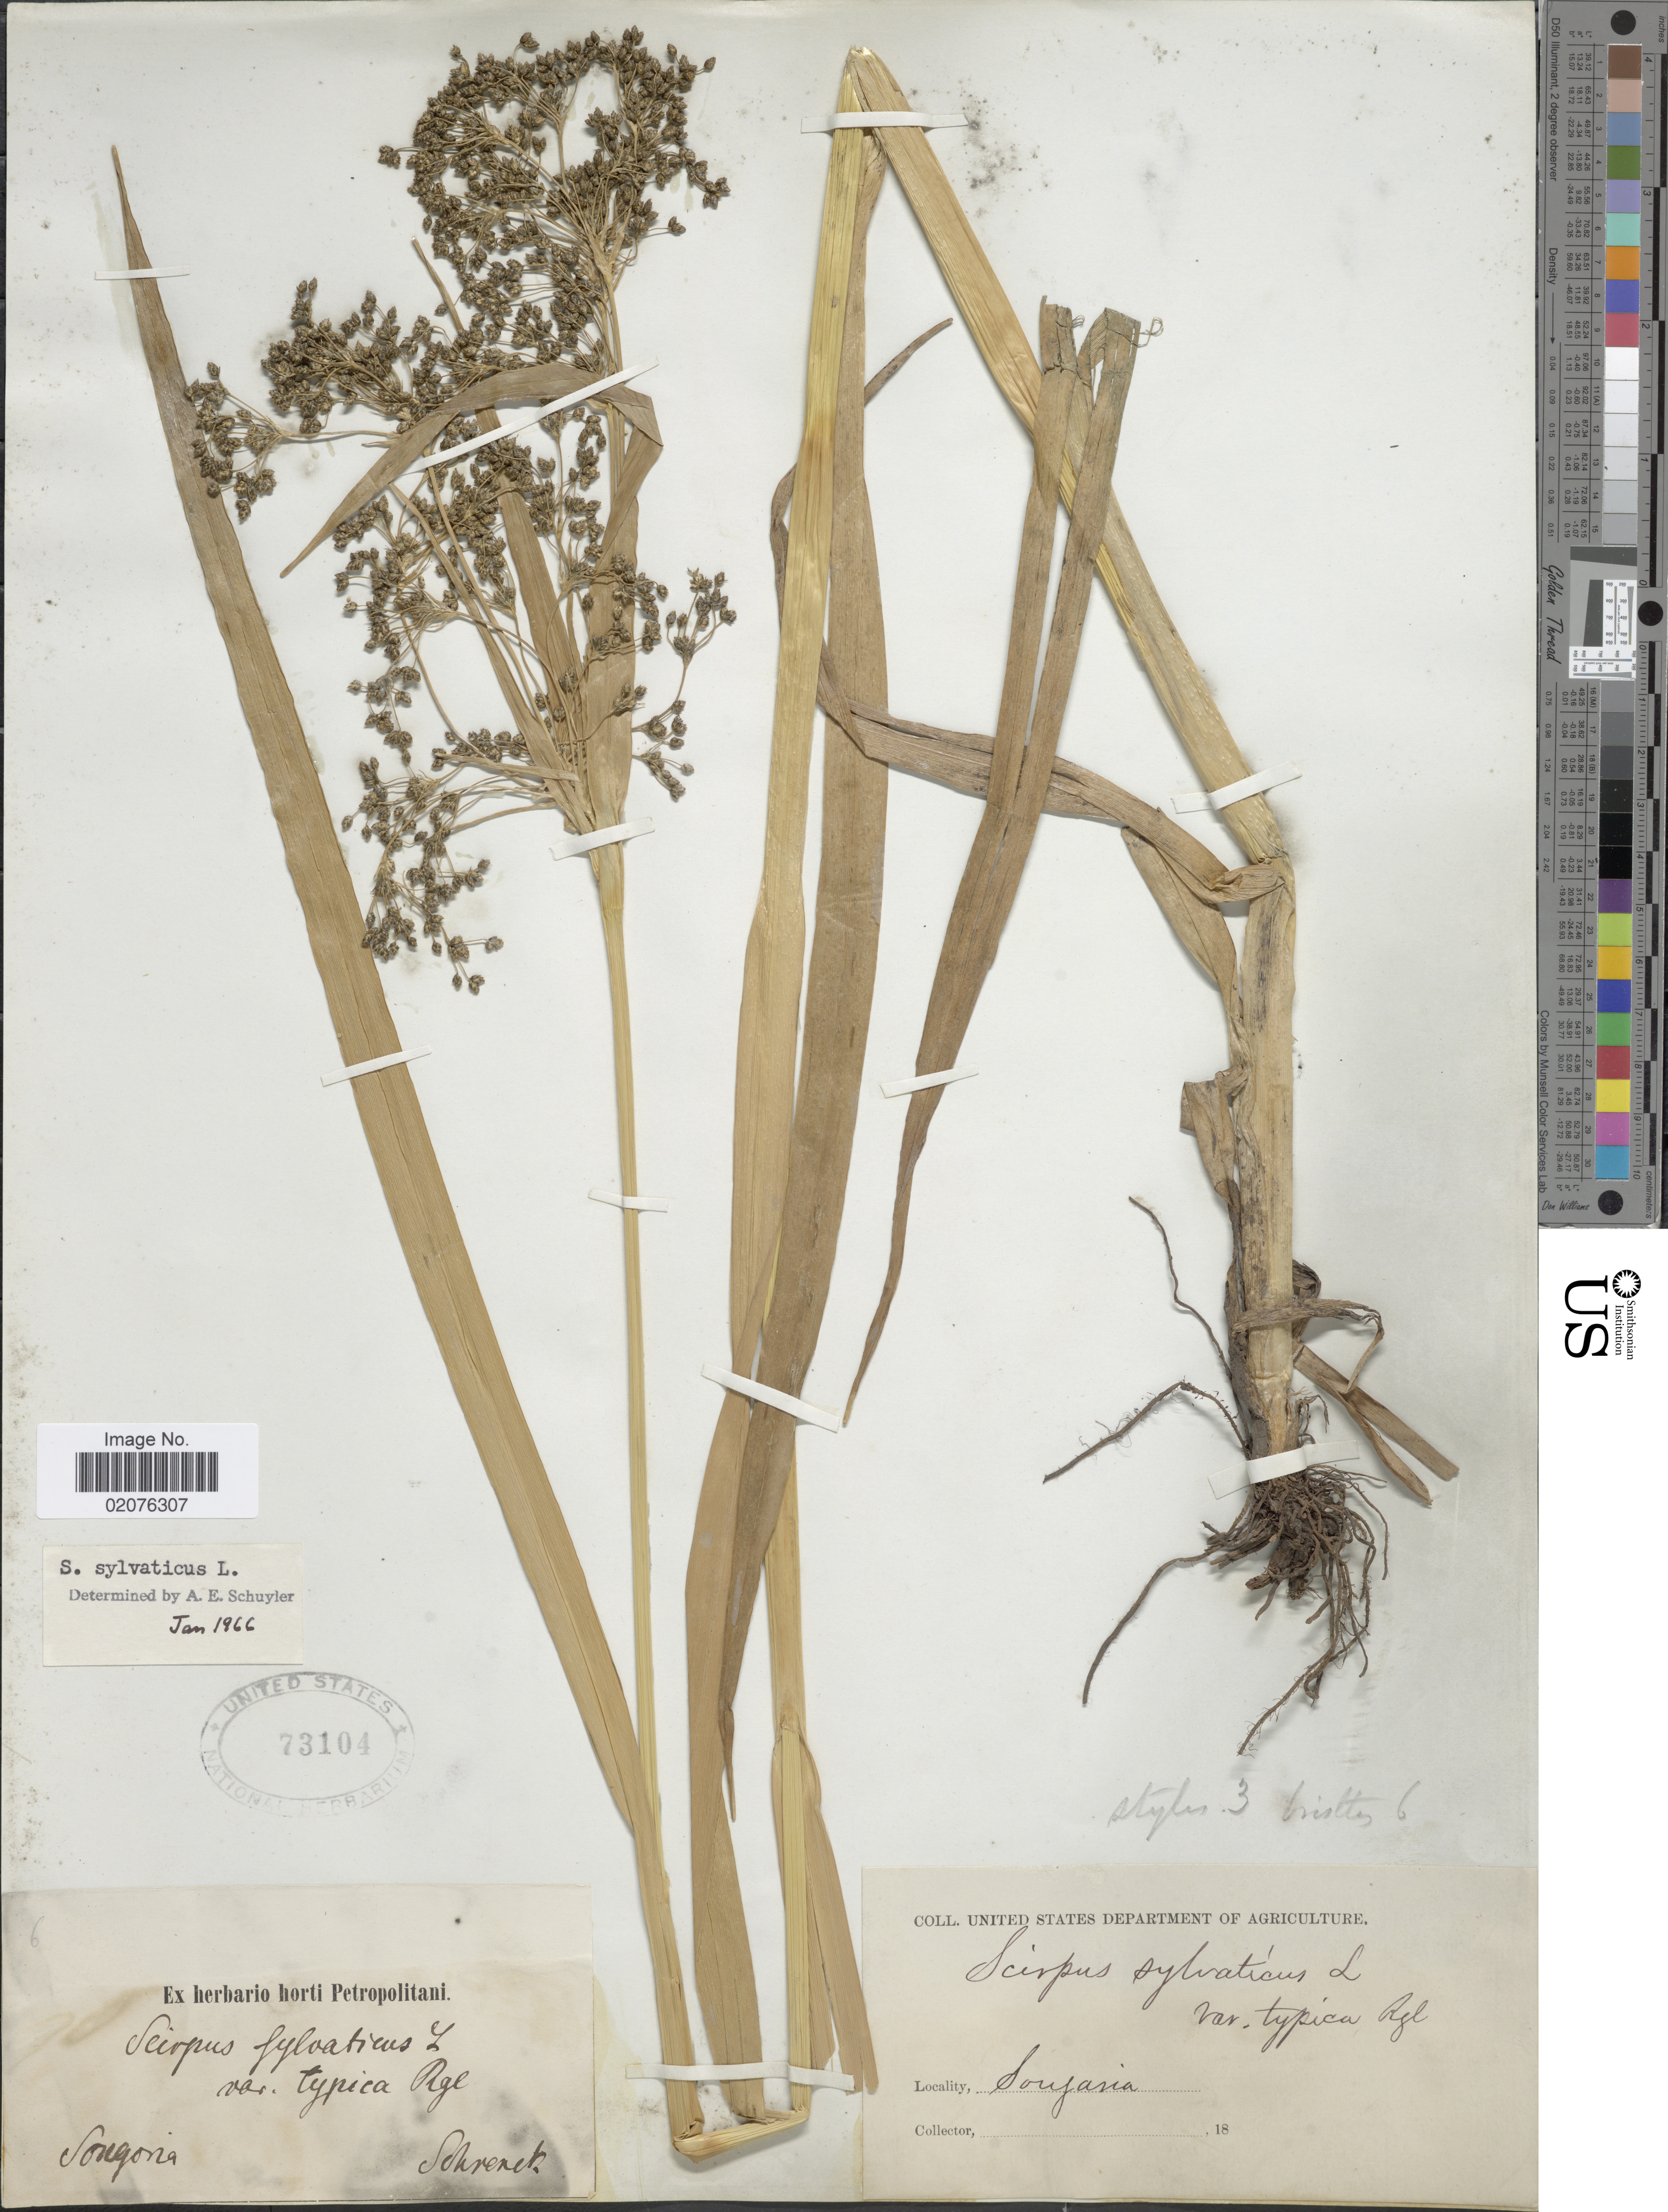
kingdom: Plantae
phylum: Tracheophyta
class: Liliopsida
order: Poales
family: Cyperaceae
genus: Scirpus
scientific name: Scirpus sylvaticus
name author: L.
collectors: -- Schrenck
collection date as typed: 18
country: Kazakhstan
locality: Songoria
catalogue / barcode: US 73104